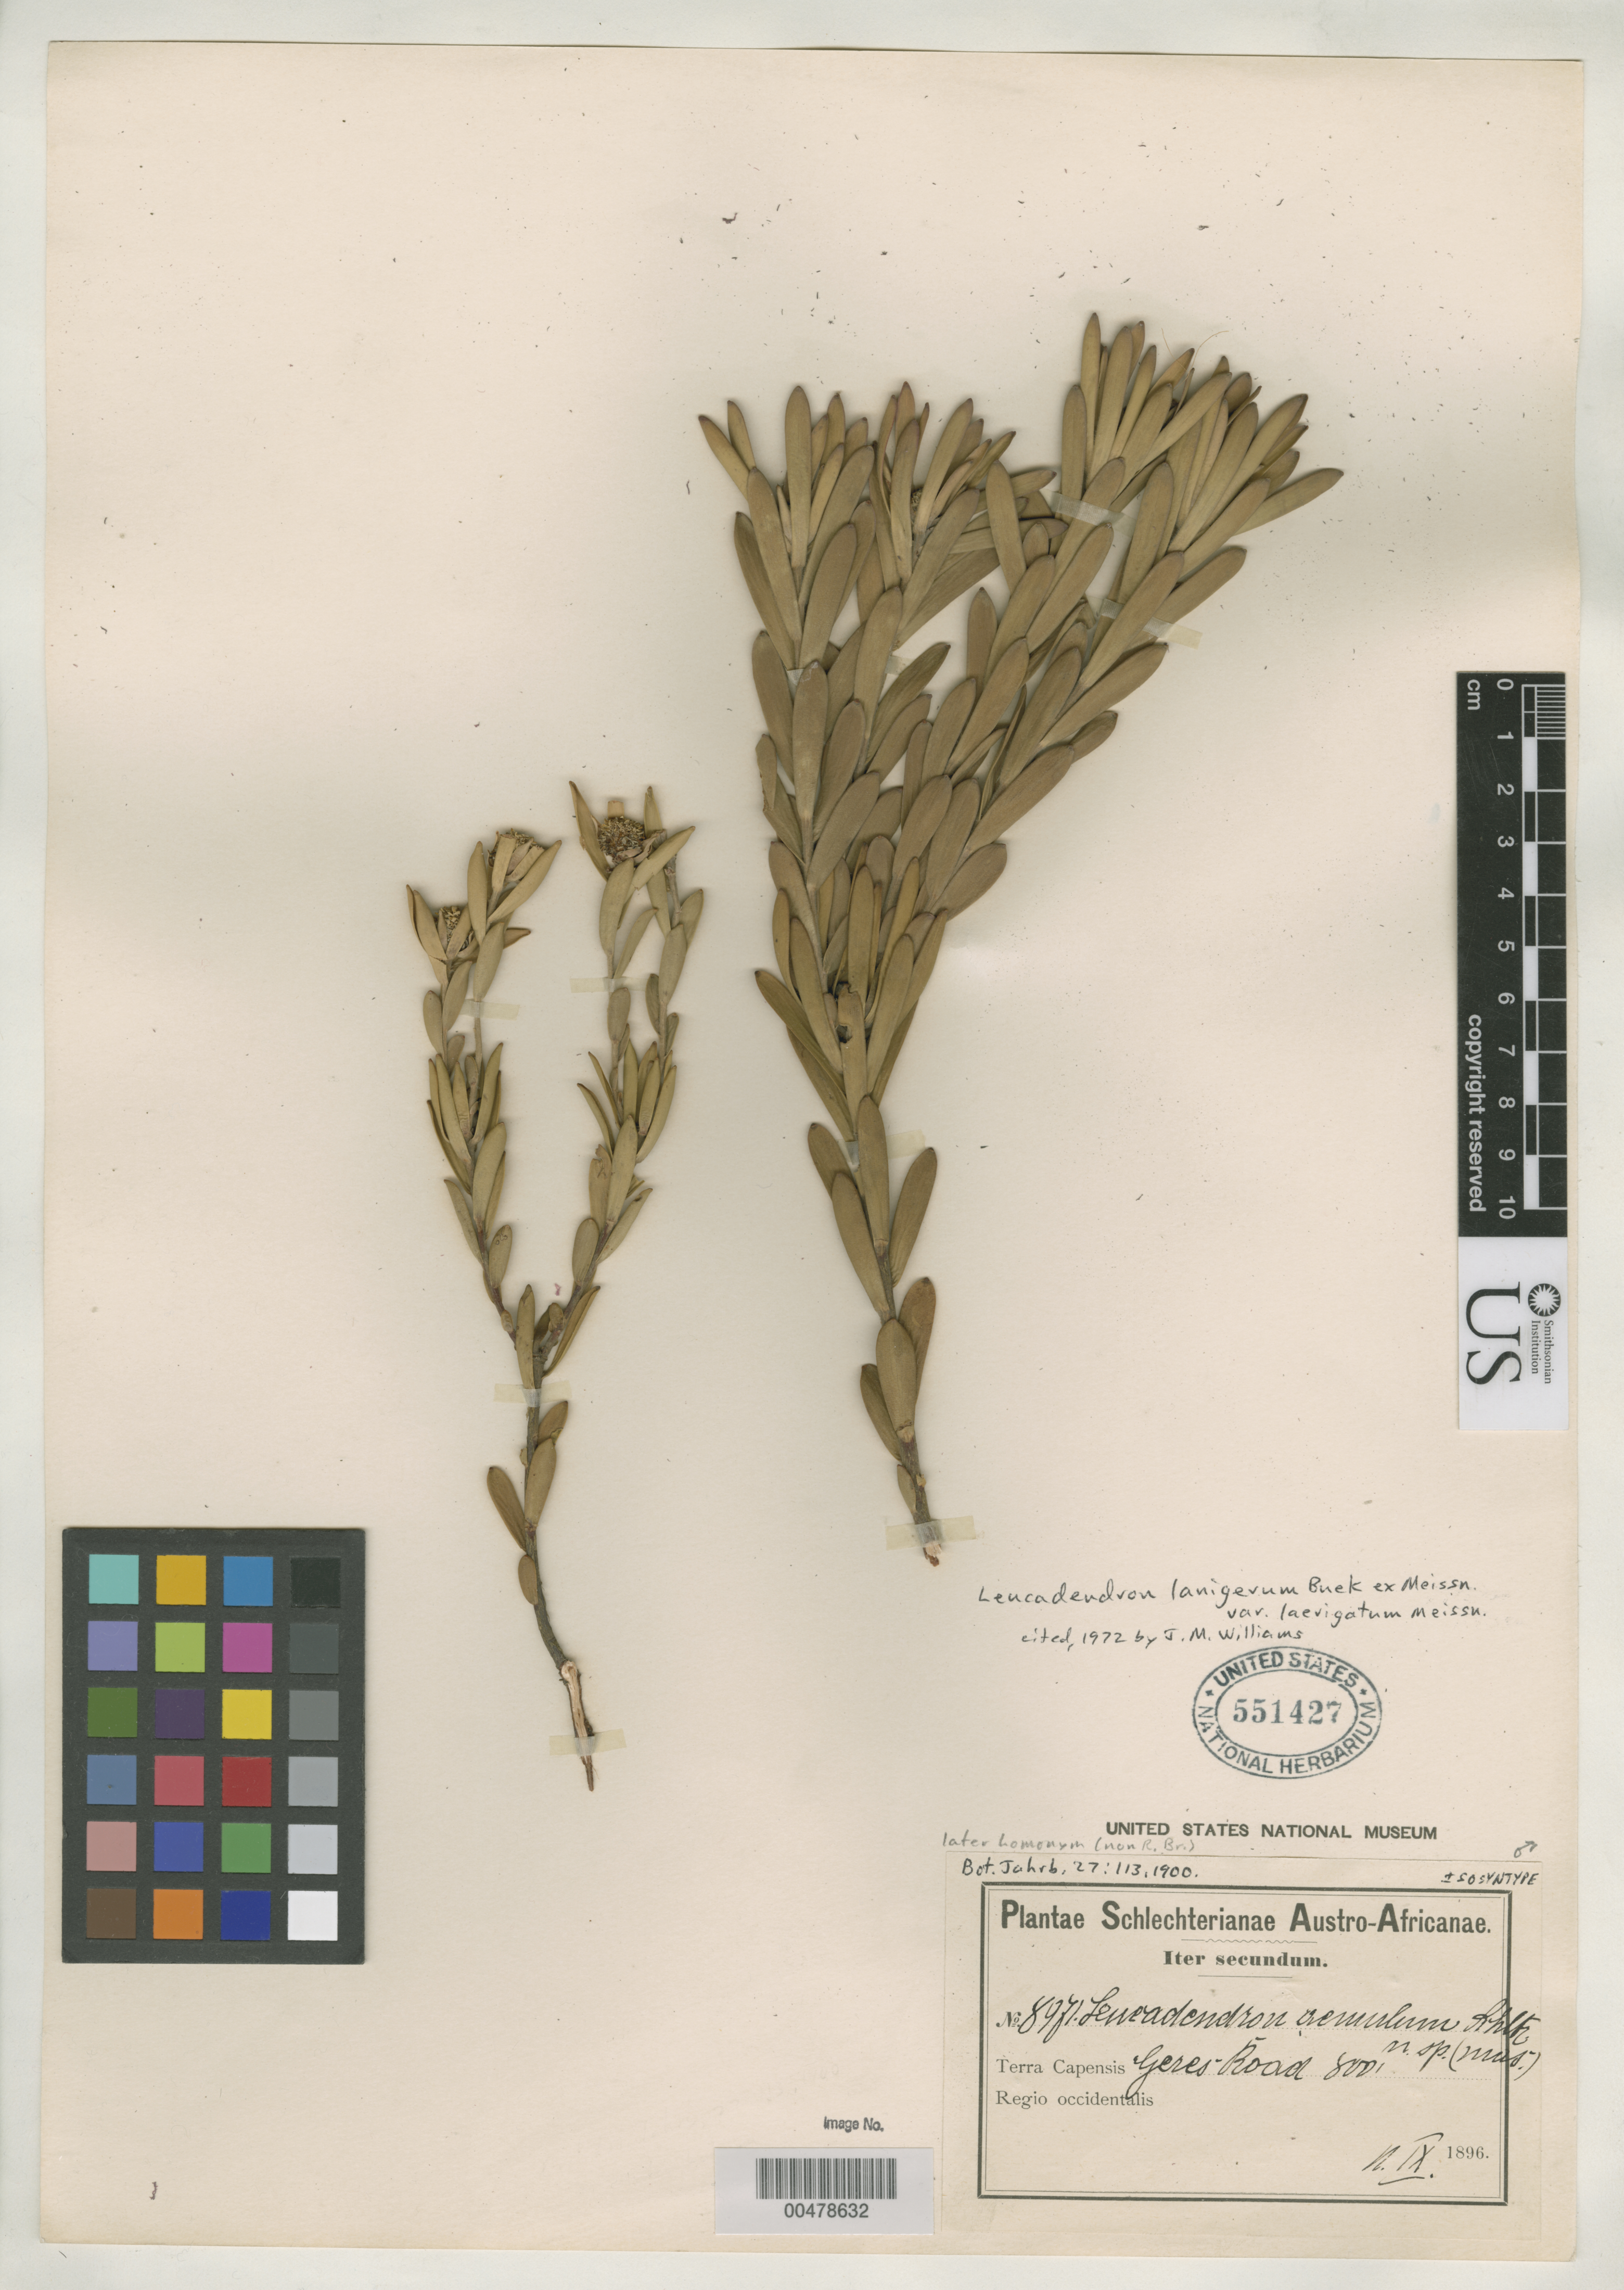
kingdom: Plantae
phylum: Tracheophyta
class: Magnoliopsida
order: Proteales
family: Proteaceae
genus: Leucadendron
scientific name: Leucadendron aemulum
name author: Schltr.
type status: Isosyntype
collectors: F. R. R. Schlechter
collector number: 8971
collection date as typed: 11 Nov 1896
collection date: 1896-11-11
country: South Africa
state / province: Western Cape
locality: Ceres road.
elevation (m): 244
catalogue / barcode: US 551427